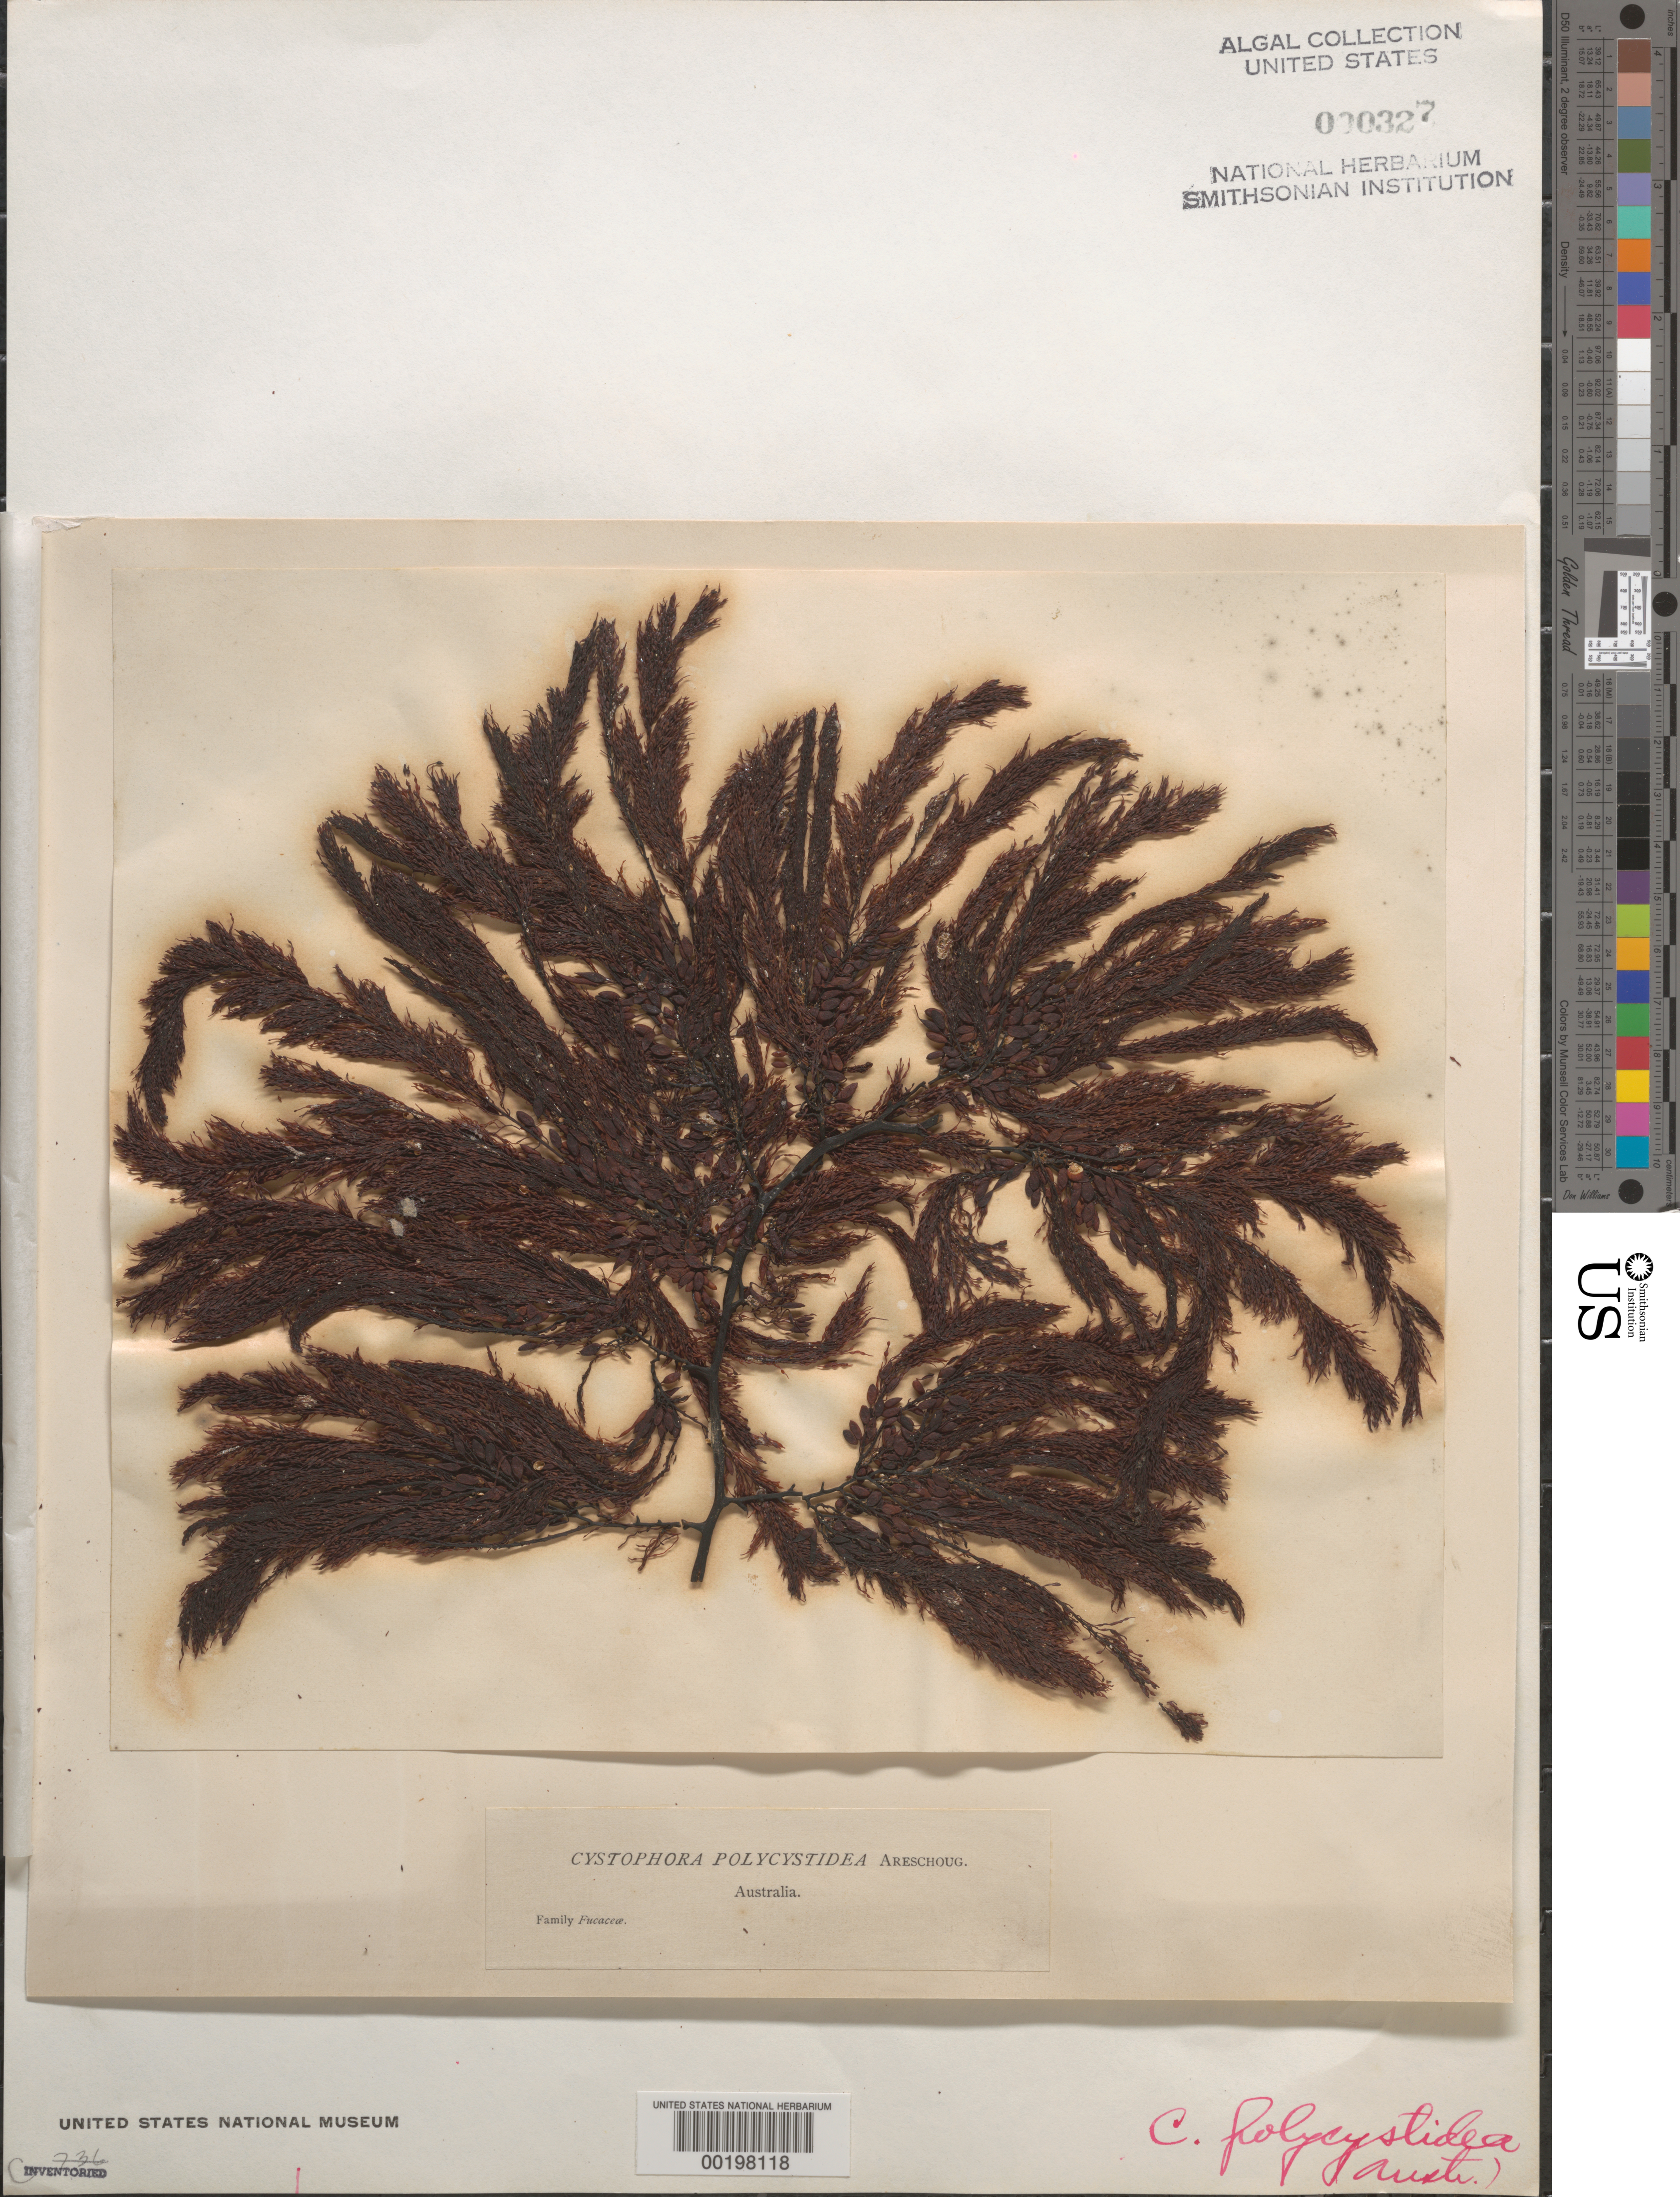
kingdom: Chromista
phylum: Ochrophyta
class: Phaeophyceae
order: Fucales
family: Sargassaceae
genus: Cystophora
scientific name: Cystophora polycystidea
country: Australia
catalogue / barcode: US 327